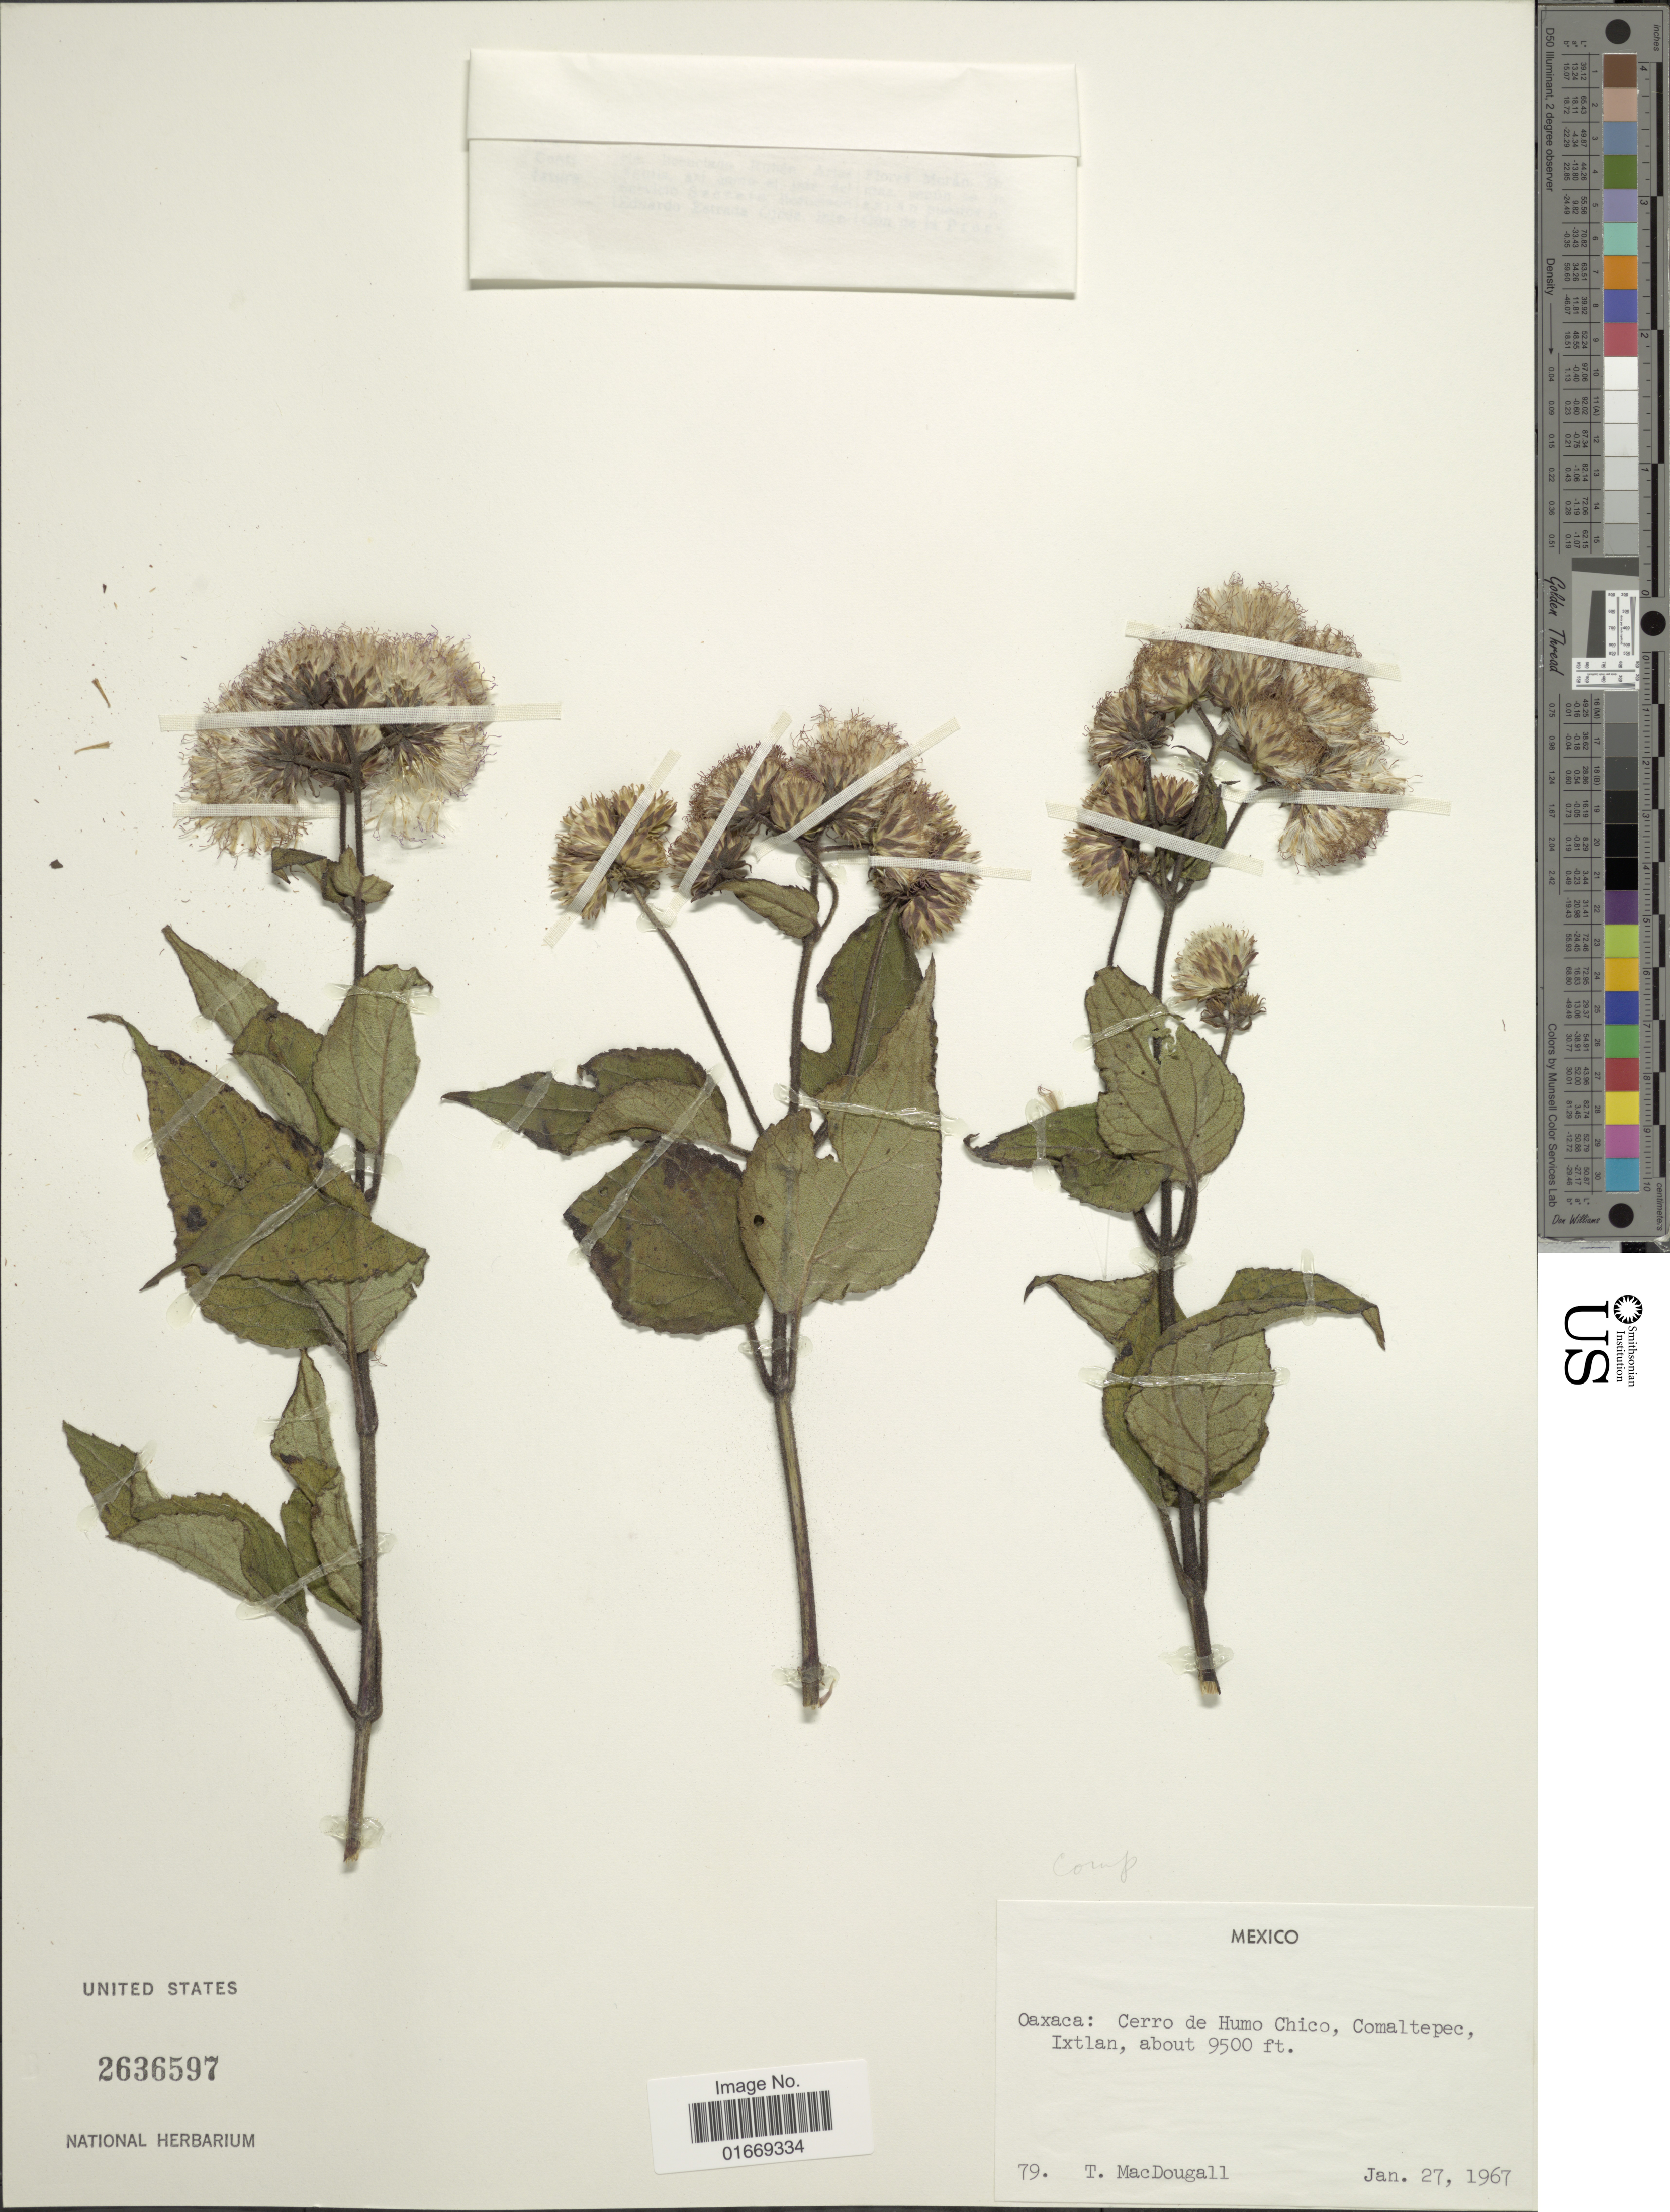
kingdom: Plantae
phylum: Tracheophyta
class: Magnoliopsida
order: Asterales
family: Asteraceae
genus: Bartlettina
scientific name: Bartlettina constipatiflora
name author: (Klatt) R.M. King & H. Rob.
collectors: T. B. MacDougall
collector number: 79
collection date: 1967-01-27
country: Mexico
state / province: Oaxaca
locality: Oaxaca: Cerro de Humo Chico, Comaltepec, Ixtlan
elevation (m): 2896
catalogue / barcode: US 2636597